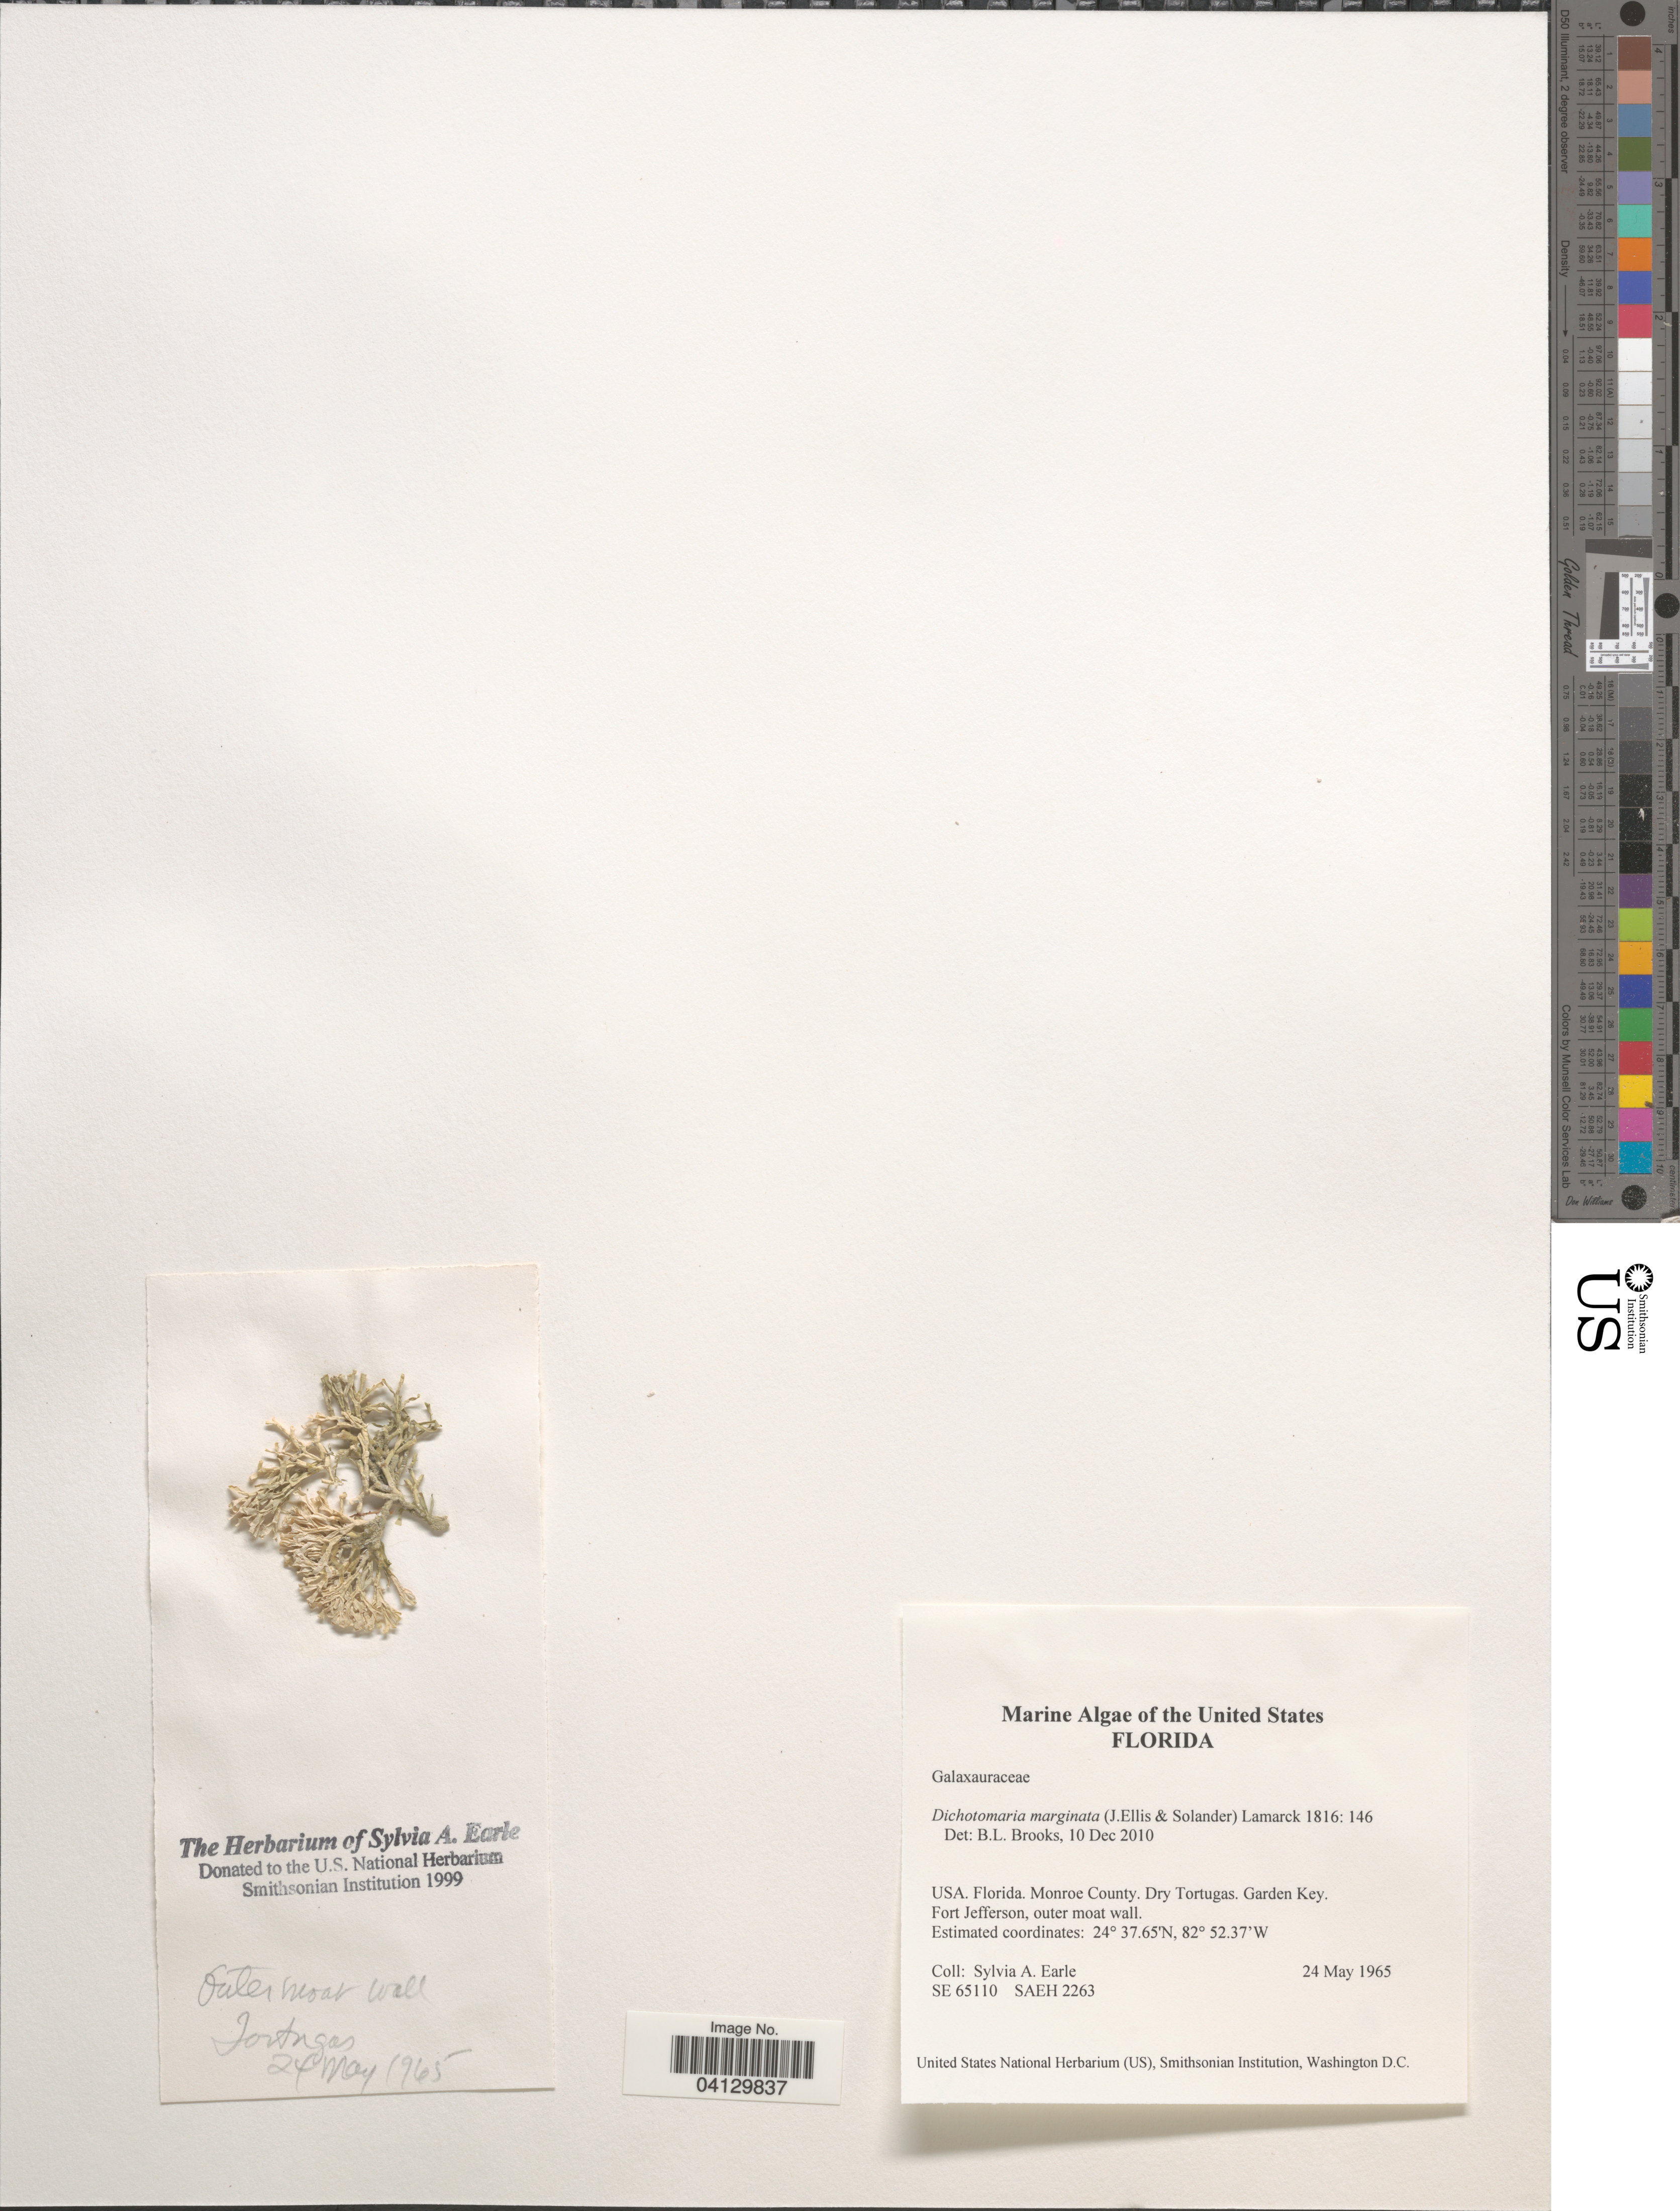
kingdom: Plantae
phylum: Rhodophyta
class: Florideophyceae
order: Nemaliales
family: Galaxauraceae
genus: Dichotomaria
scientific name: Dichotomaria marginata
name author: (J. Ellis & Sol.) Lam.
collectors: S. A. Earle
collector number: SE65110/SAEH2263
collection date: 1965-05-24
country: United States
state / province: Florida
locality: Monroe County. Dry Tortugas. Garden Key. Fort Jefferson, outer moat wall.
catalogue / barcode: US 328694